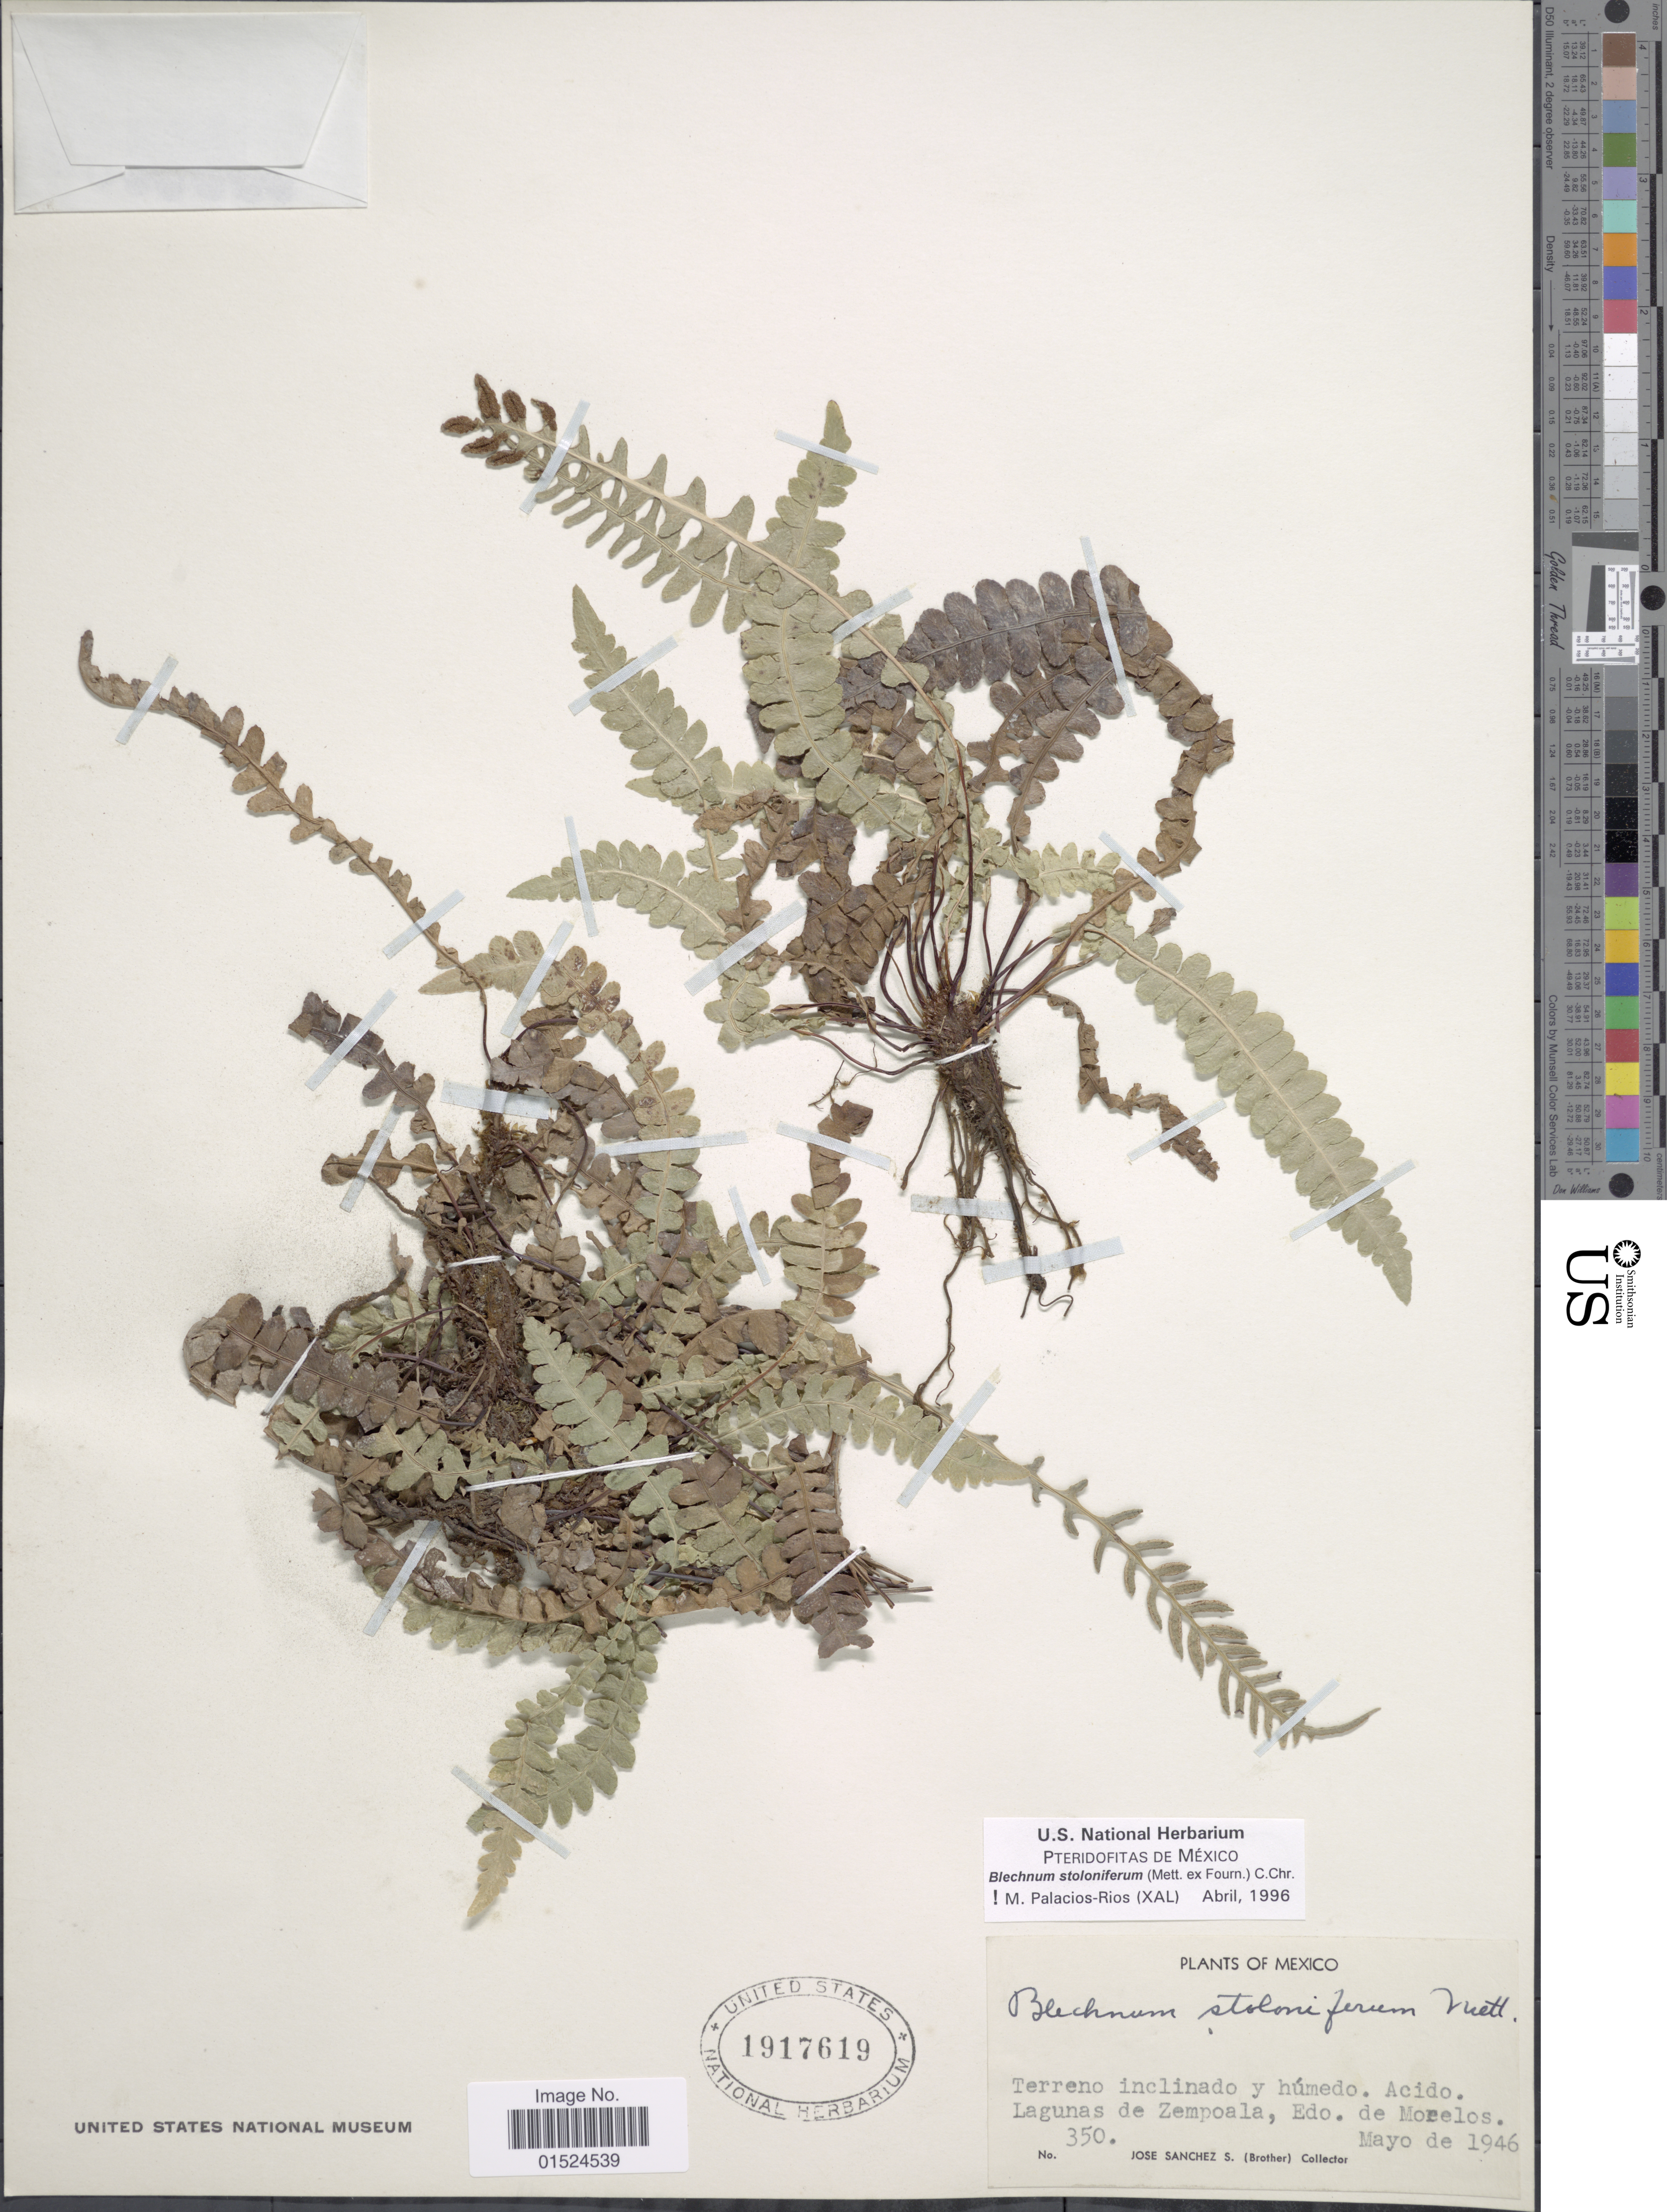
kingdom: Plantae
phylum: Tracheophyta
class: Polypodiopsida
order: Polypodiales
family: Blechnaceae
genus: Blechnum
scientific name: Blechnum stoloniferum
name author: (Mett. ex E. Fourn.) C. Chr.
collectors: J. Sanchez S.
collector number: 350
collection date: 1946-05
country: Mexico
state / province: Morelos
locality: Terreno inclinado y húmedo. Acido, Lagunas de Zempoala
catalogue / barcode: US 1917619